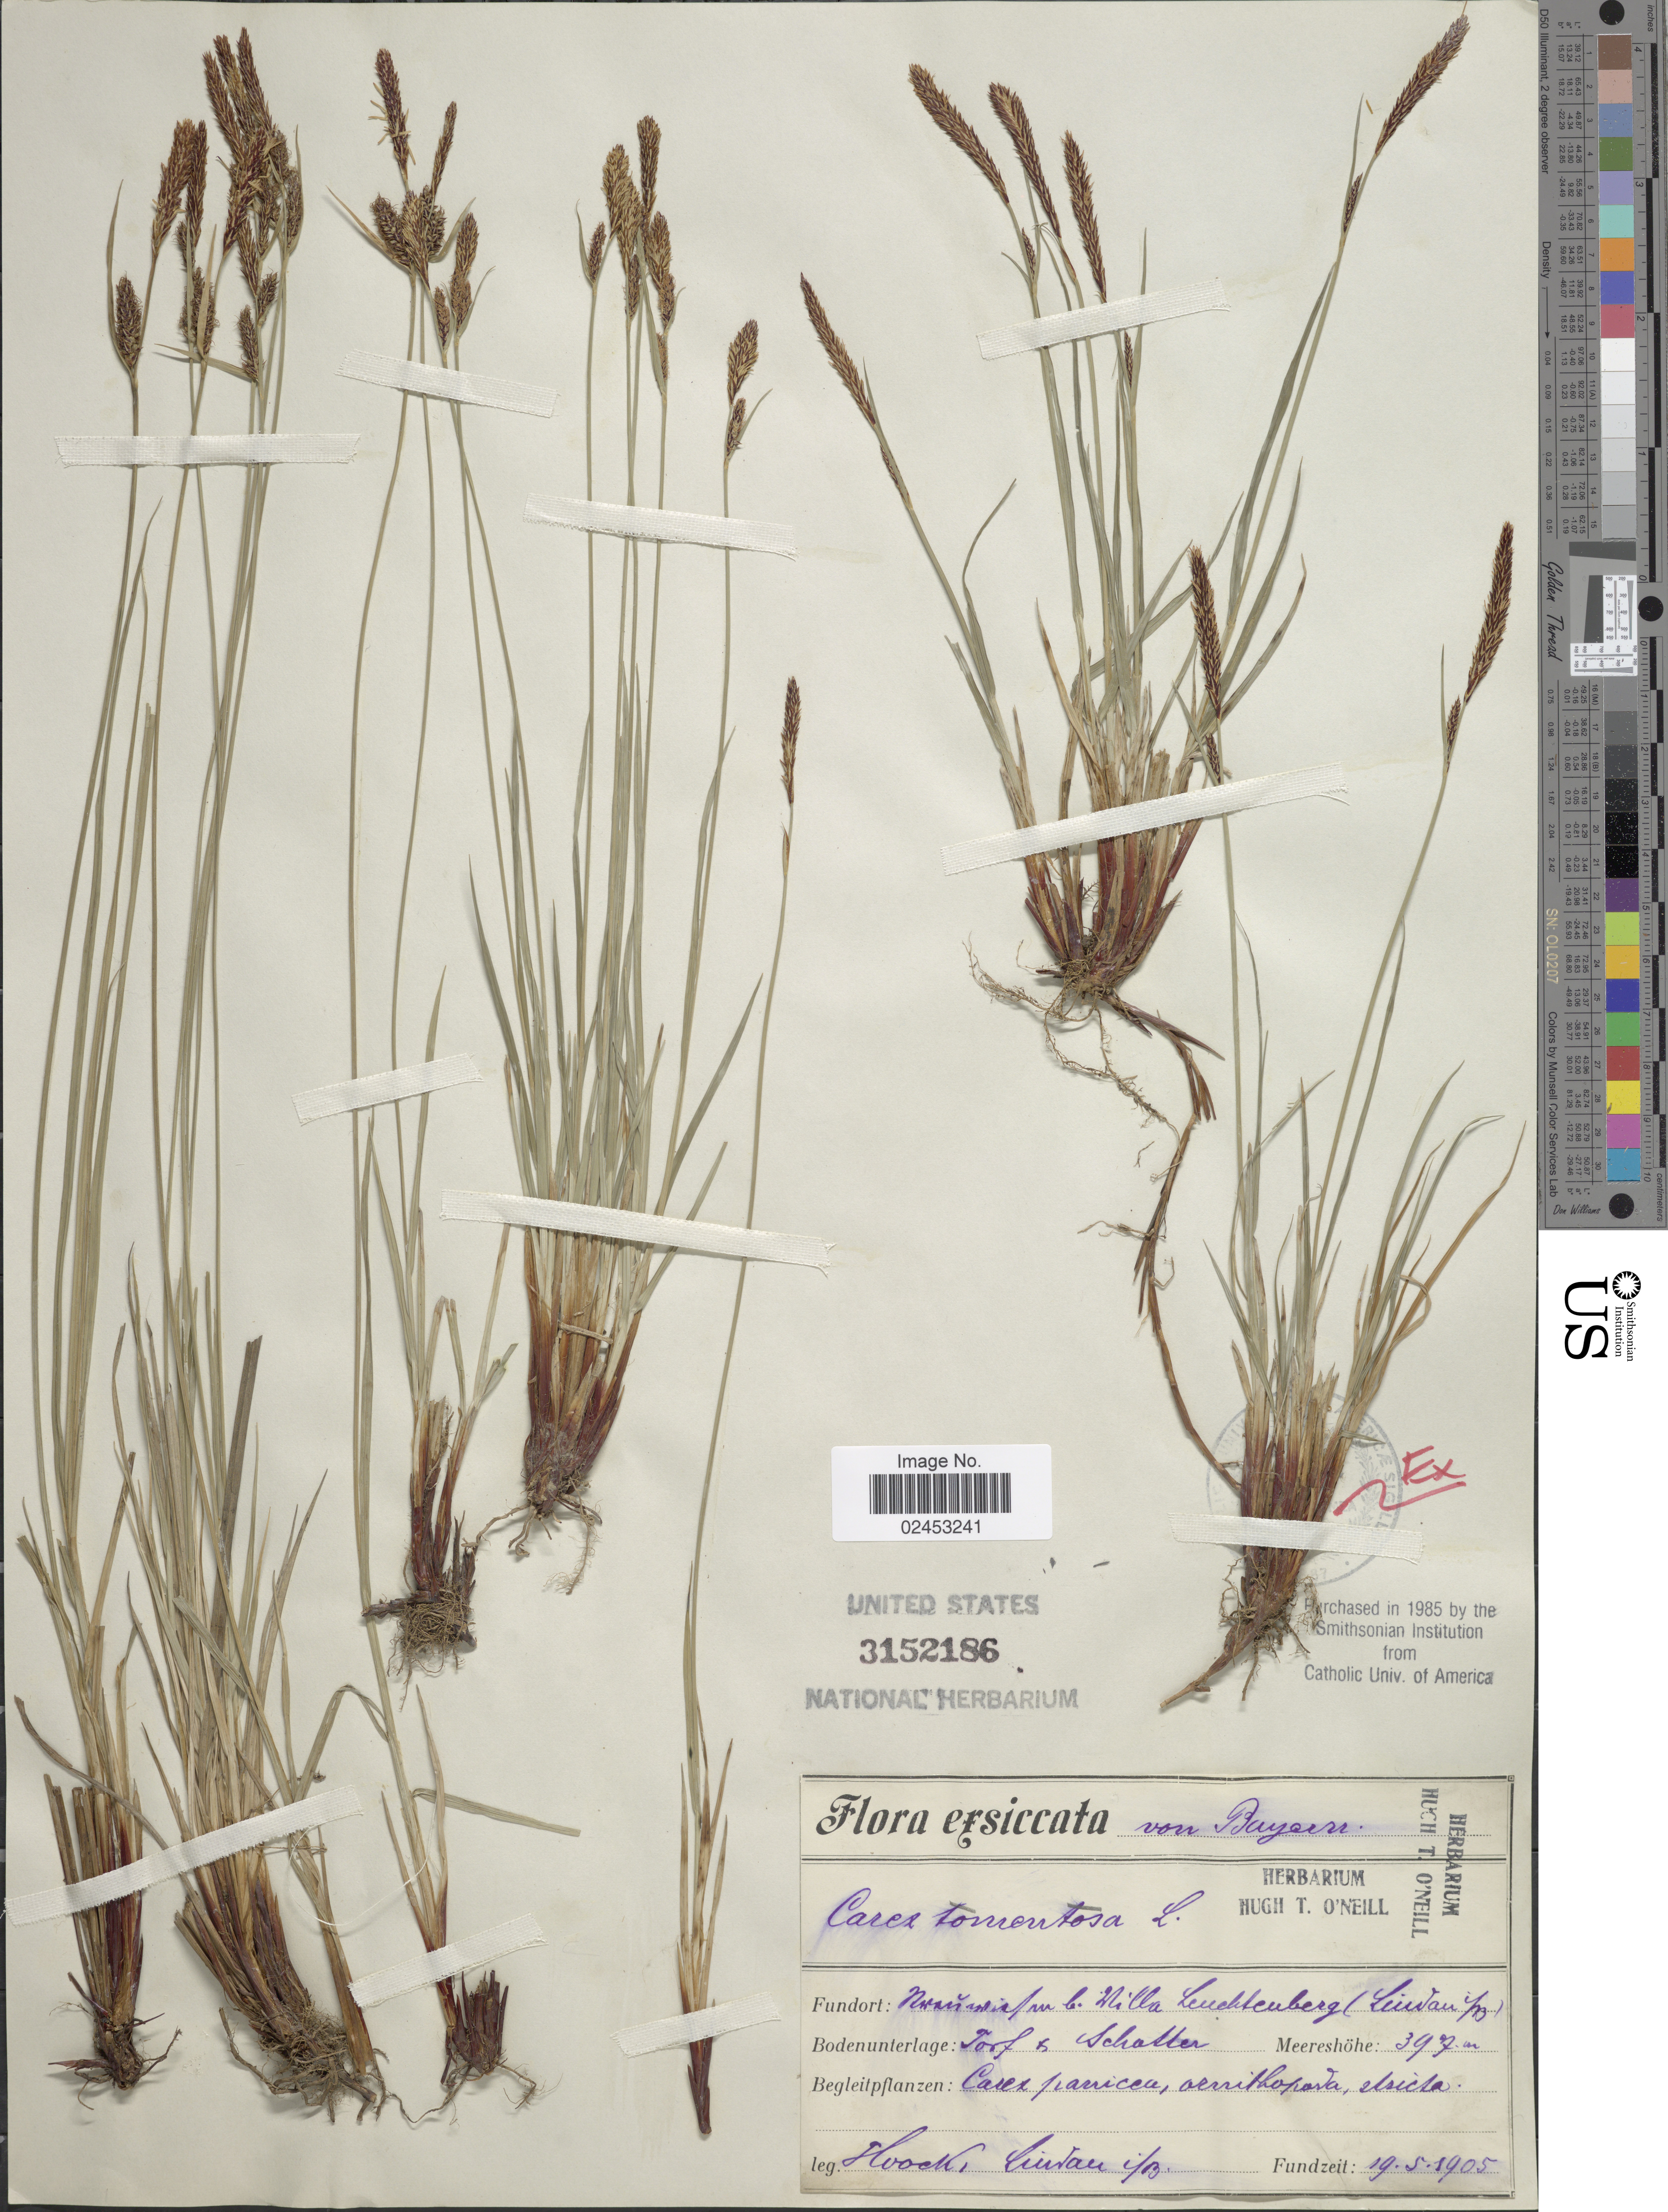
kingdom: Plantae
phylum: Tracheophyta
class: Liliopsida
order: Poales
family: Cyperaceae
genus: Carex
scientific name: Carex tomentosa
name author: L.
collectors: -. Hoock & Lindan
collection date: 1905-05-19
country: Germany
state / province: Bayern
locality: Fundort: Nwasi wisfam b. Willa Leuchtenberg (Lindan Ip.). [interpreted]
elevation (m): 397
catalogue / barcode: US 3152186